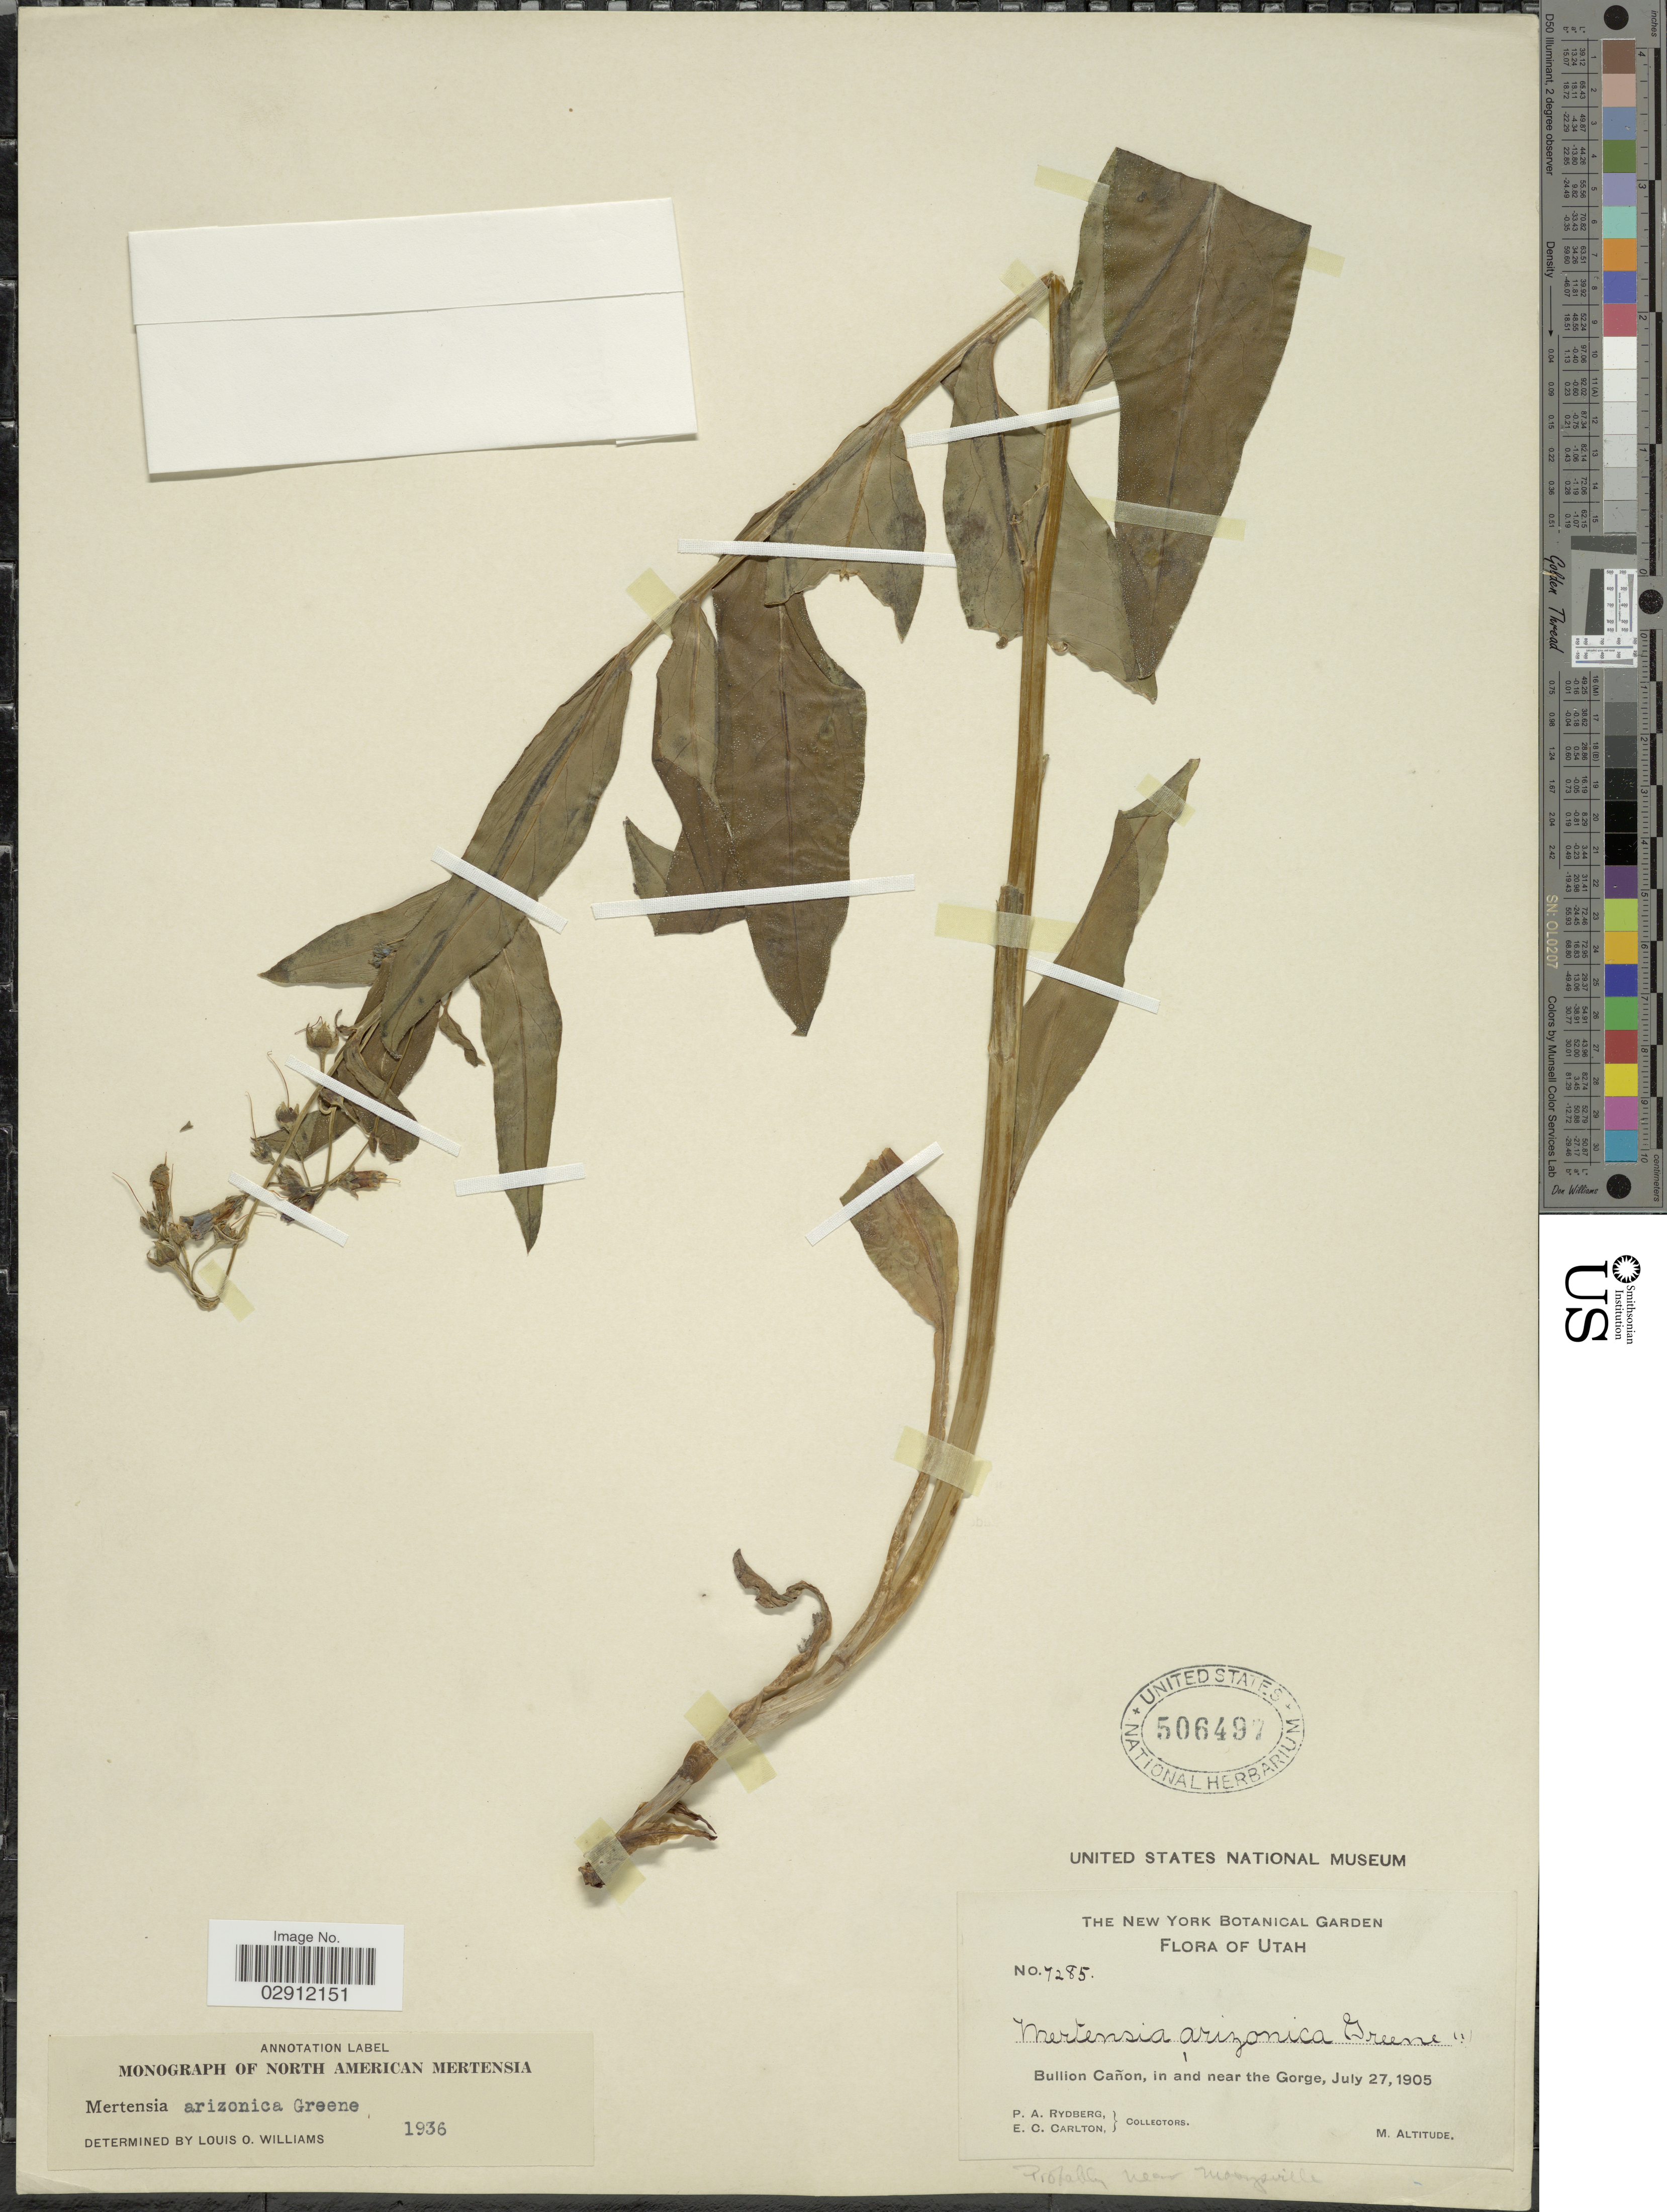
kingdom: Plantae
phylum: Tracheophyta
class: Magnoliopsida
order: Boraginales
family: Boraginaceae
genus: Mertensia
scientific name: Mertensia arizonica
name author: Greene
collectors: P. A. Rydberg & E. Carlton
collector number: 7285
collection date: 1905-07-27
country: United States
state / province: Utah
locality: Bullion Cañon, in and near the Gorge. Near Marysville.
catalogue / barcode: US 506497